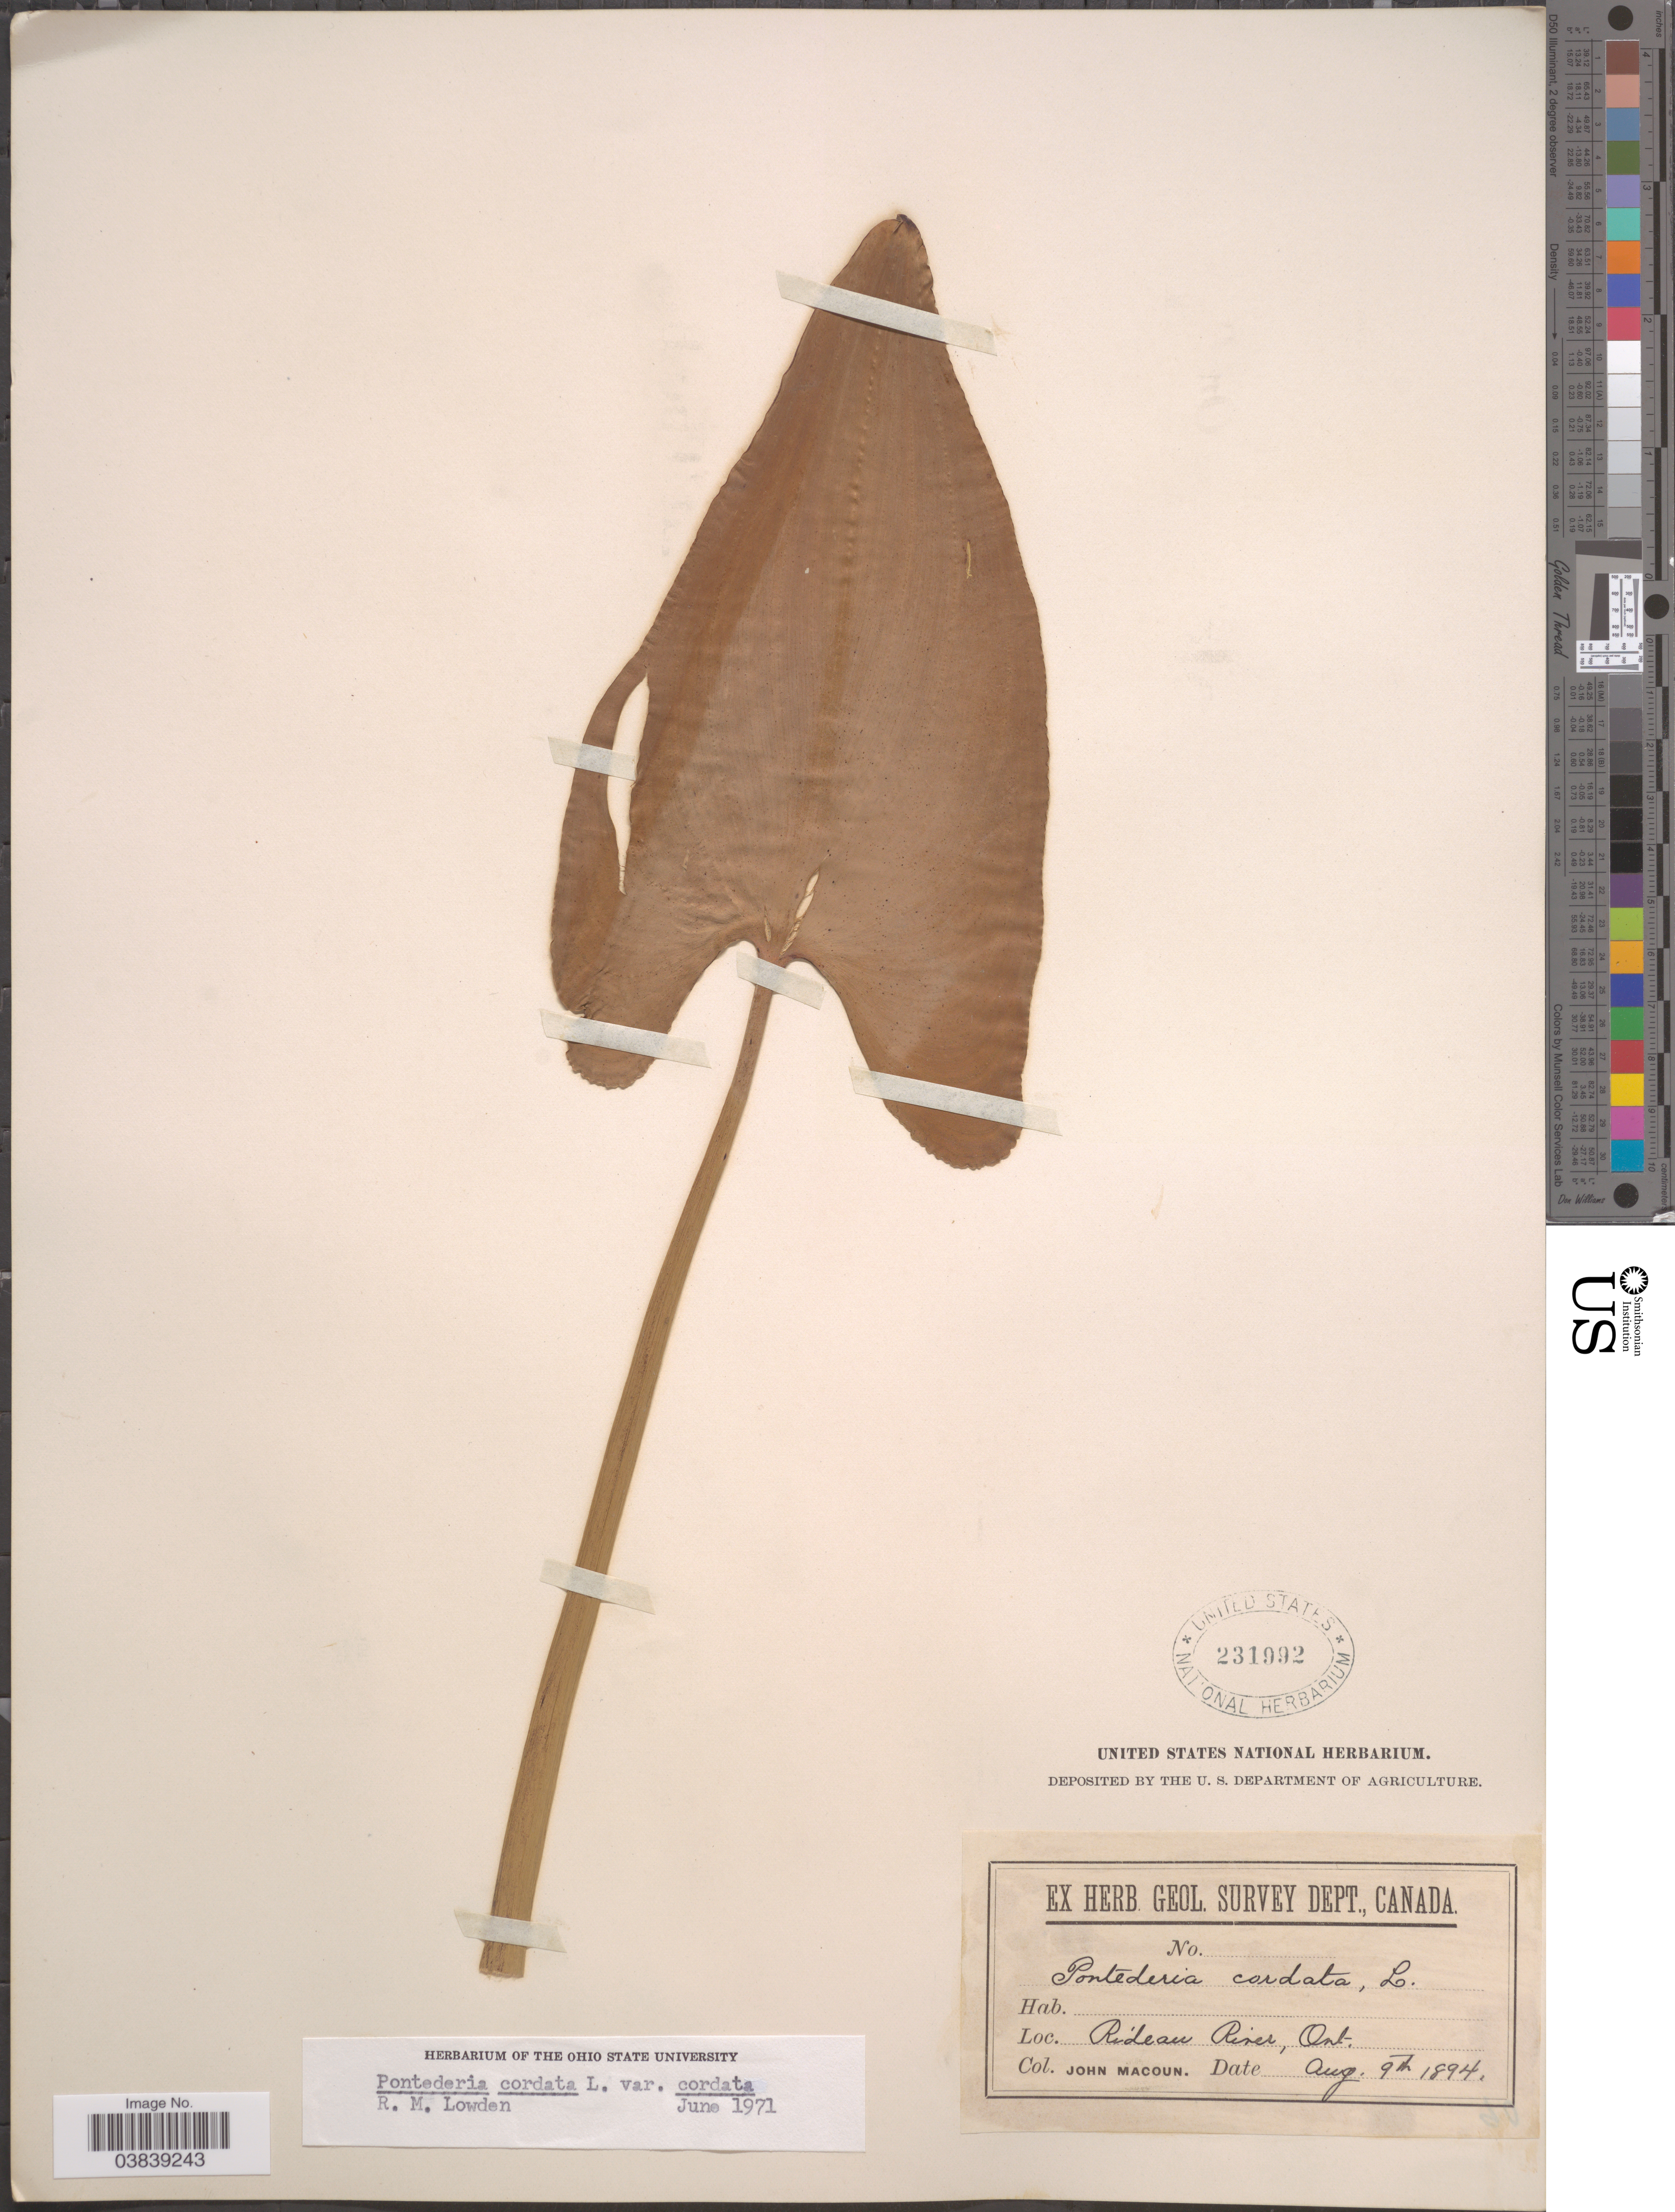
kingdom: Plantae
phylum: Tracheophyta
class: Liliopsida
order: Commelinales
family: Pontederiaceae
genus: Pontederia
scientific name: Pontederia cordata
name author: L.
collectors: J. Macoun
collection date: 1894-08-09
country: Canada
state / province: Ontario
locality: Rideau River.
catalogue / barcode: US 231992